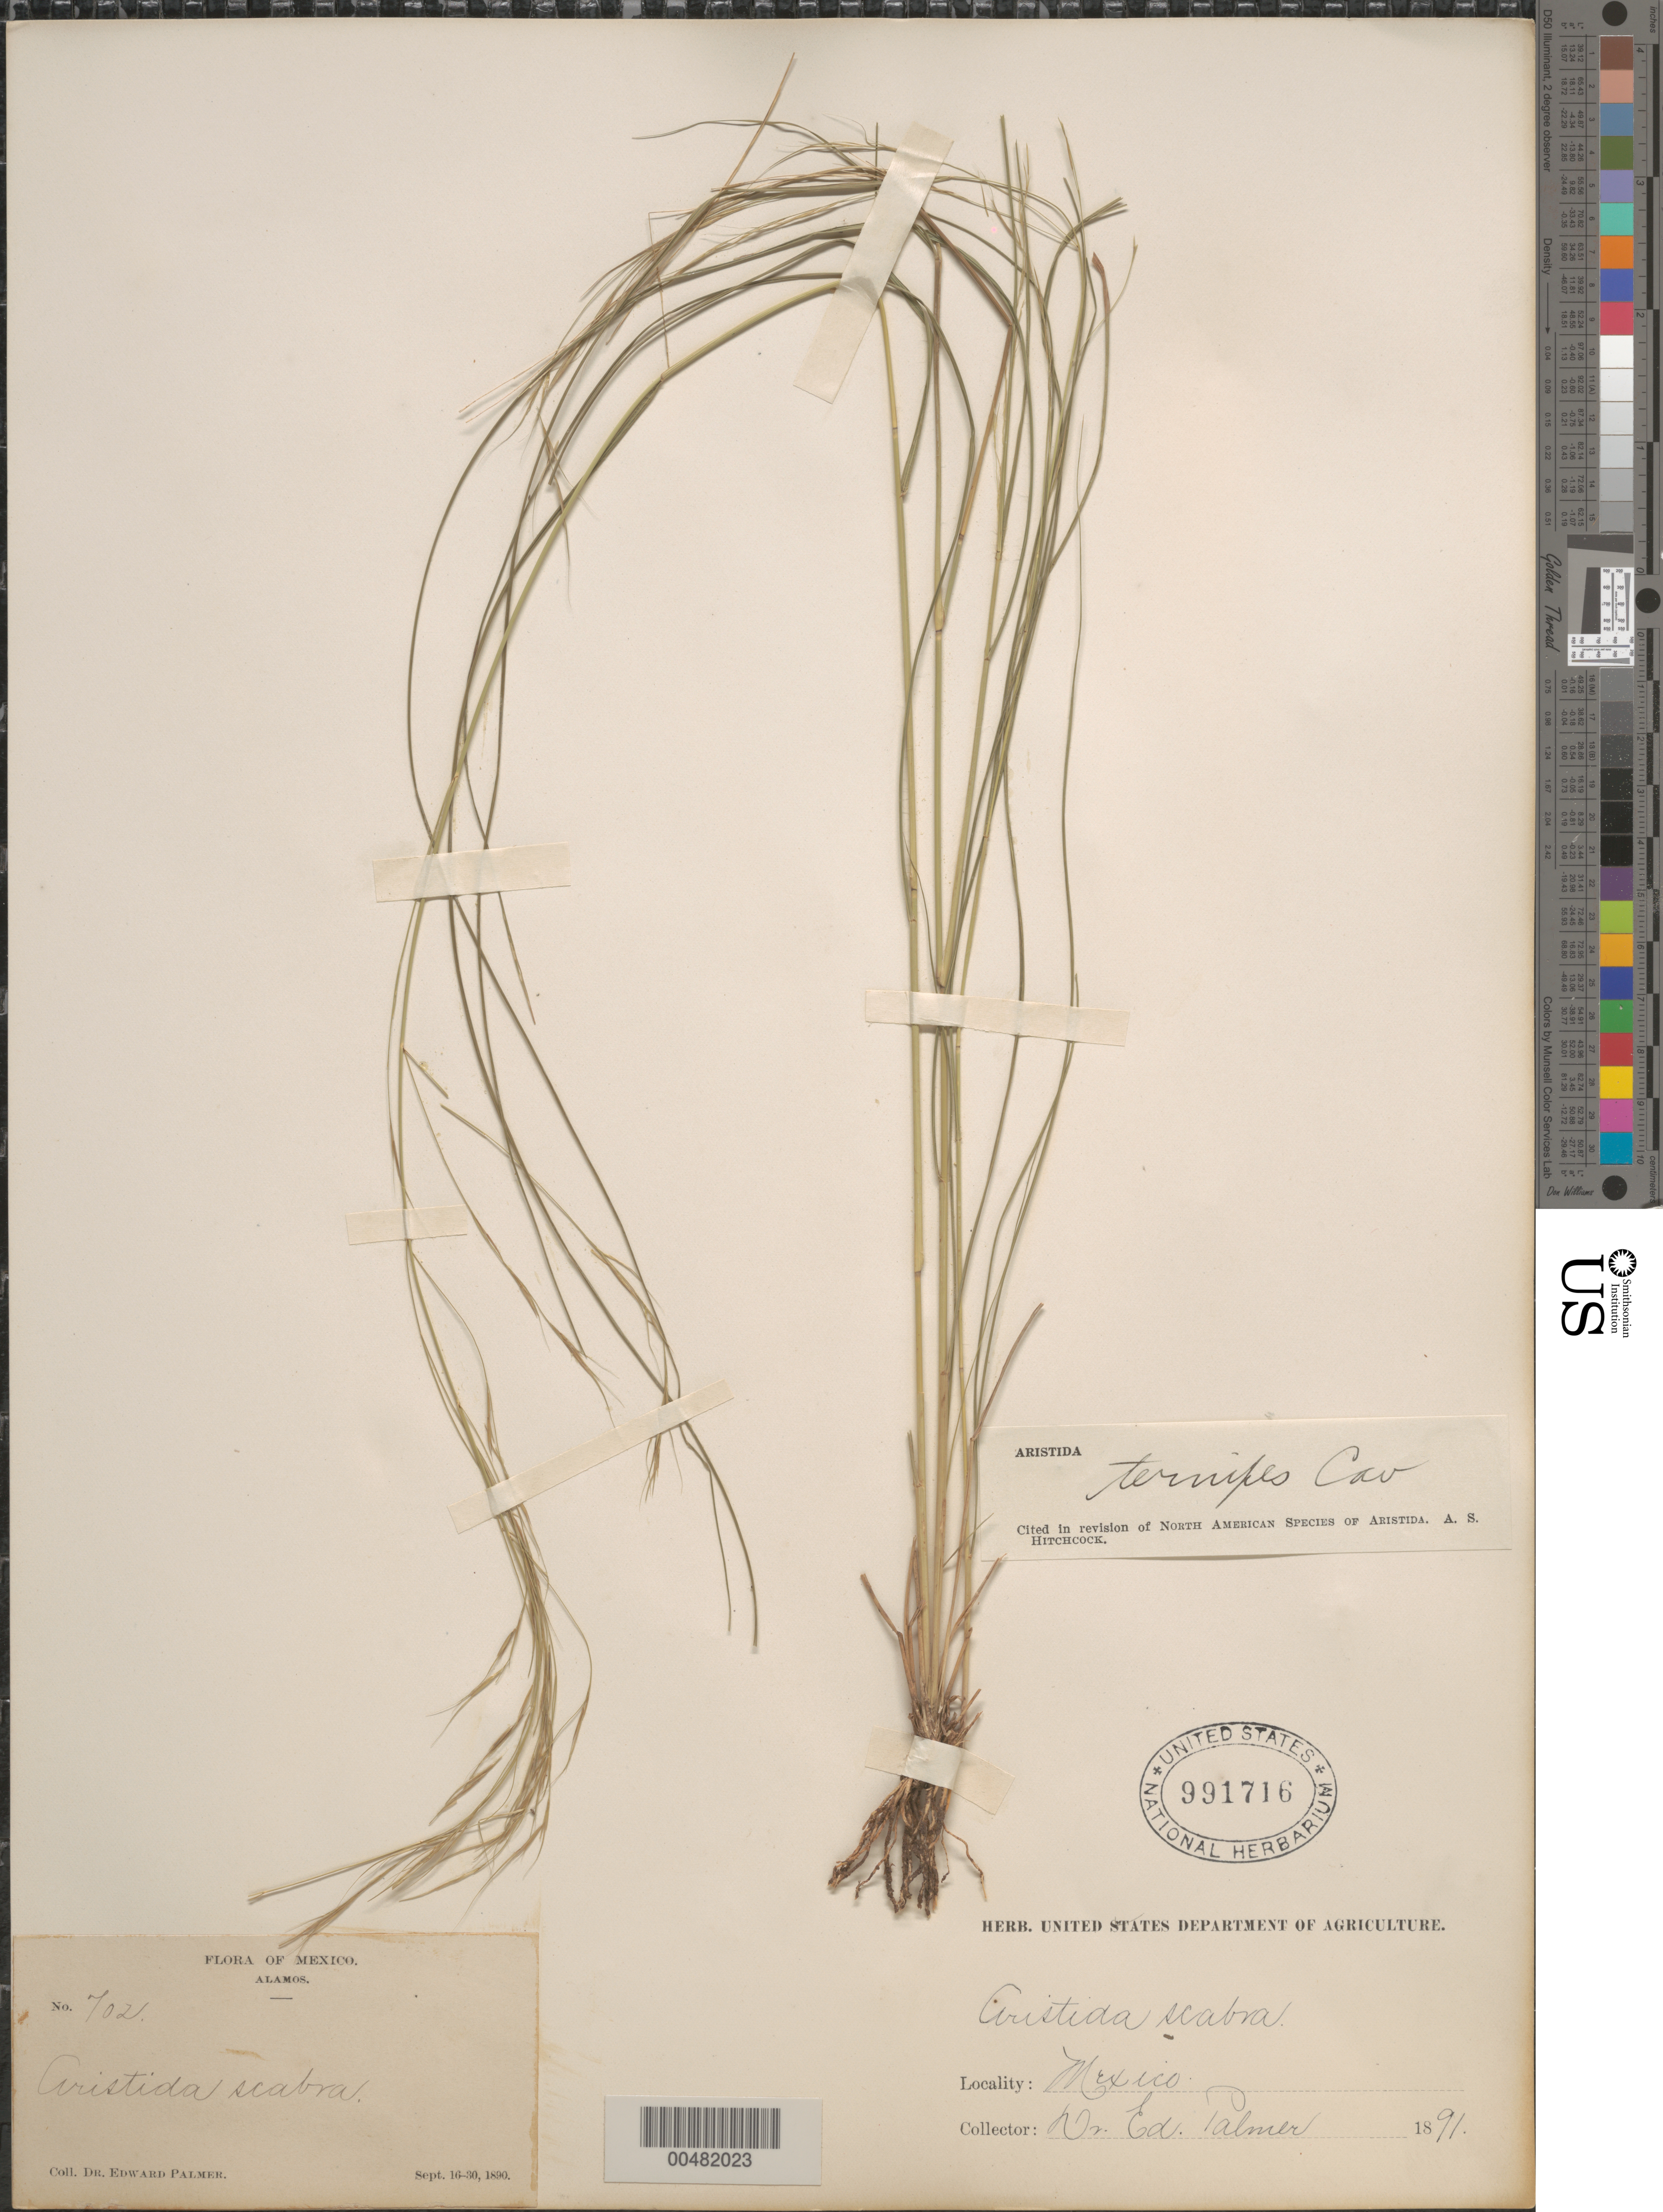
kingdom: Plantae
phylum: Tracheophyta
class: Liliopsida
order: Poales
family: Poaceae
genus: Aristida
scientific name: Aristida ternipes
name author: Cav.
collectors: E. Palmer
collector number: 702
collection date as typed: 16 Sep 1890 to 30 Sep 1890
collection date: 1890-09-16/1890-09-30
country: Mexico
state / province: Sonora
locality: Alamos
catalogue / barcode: US 991716